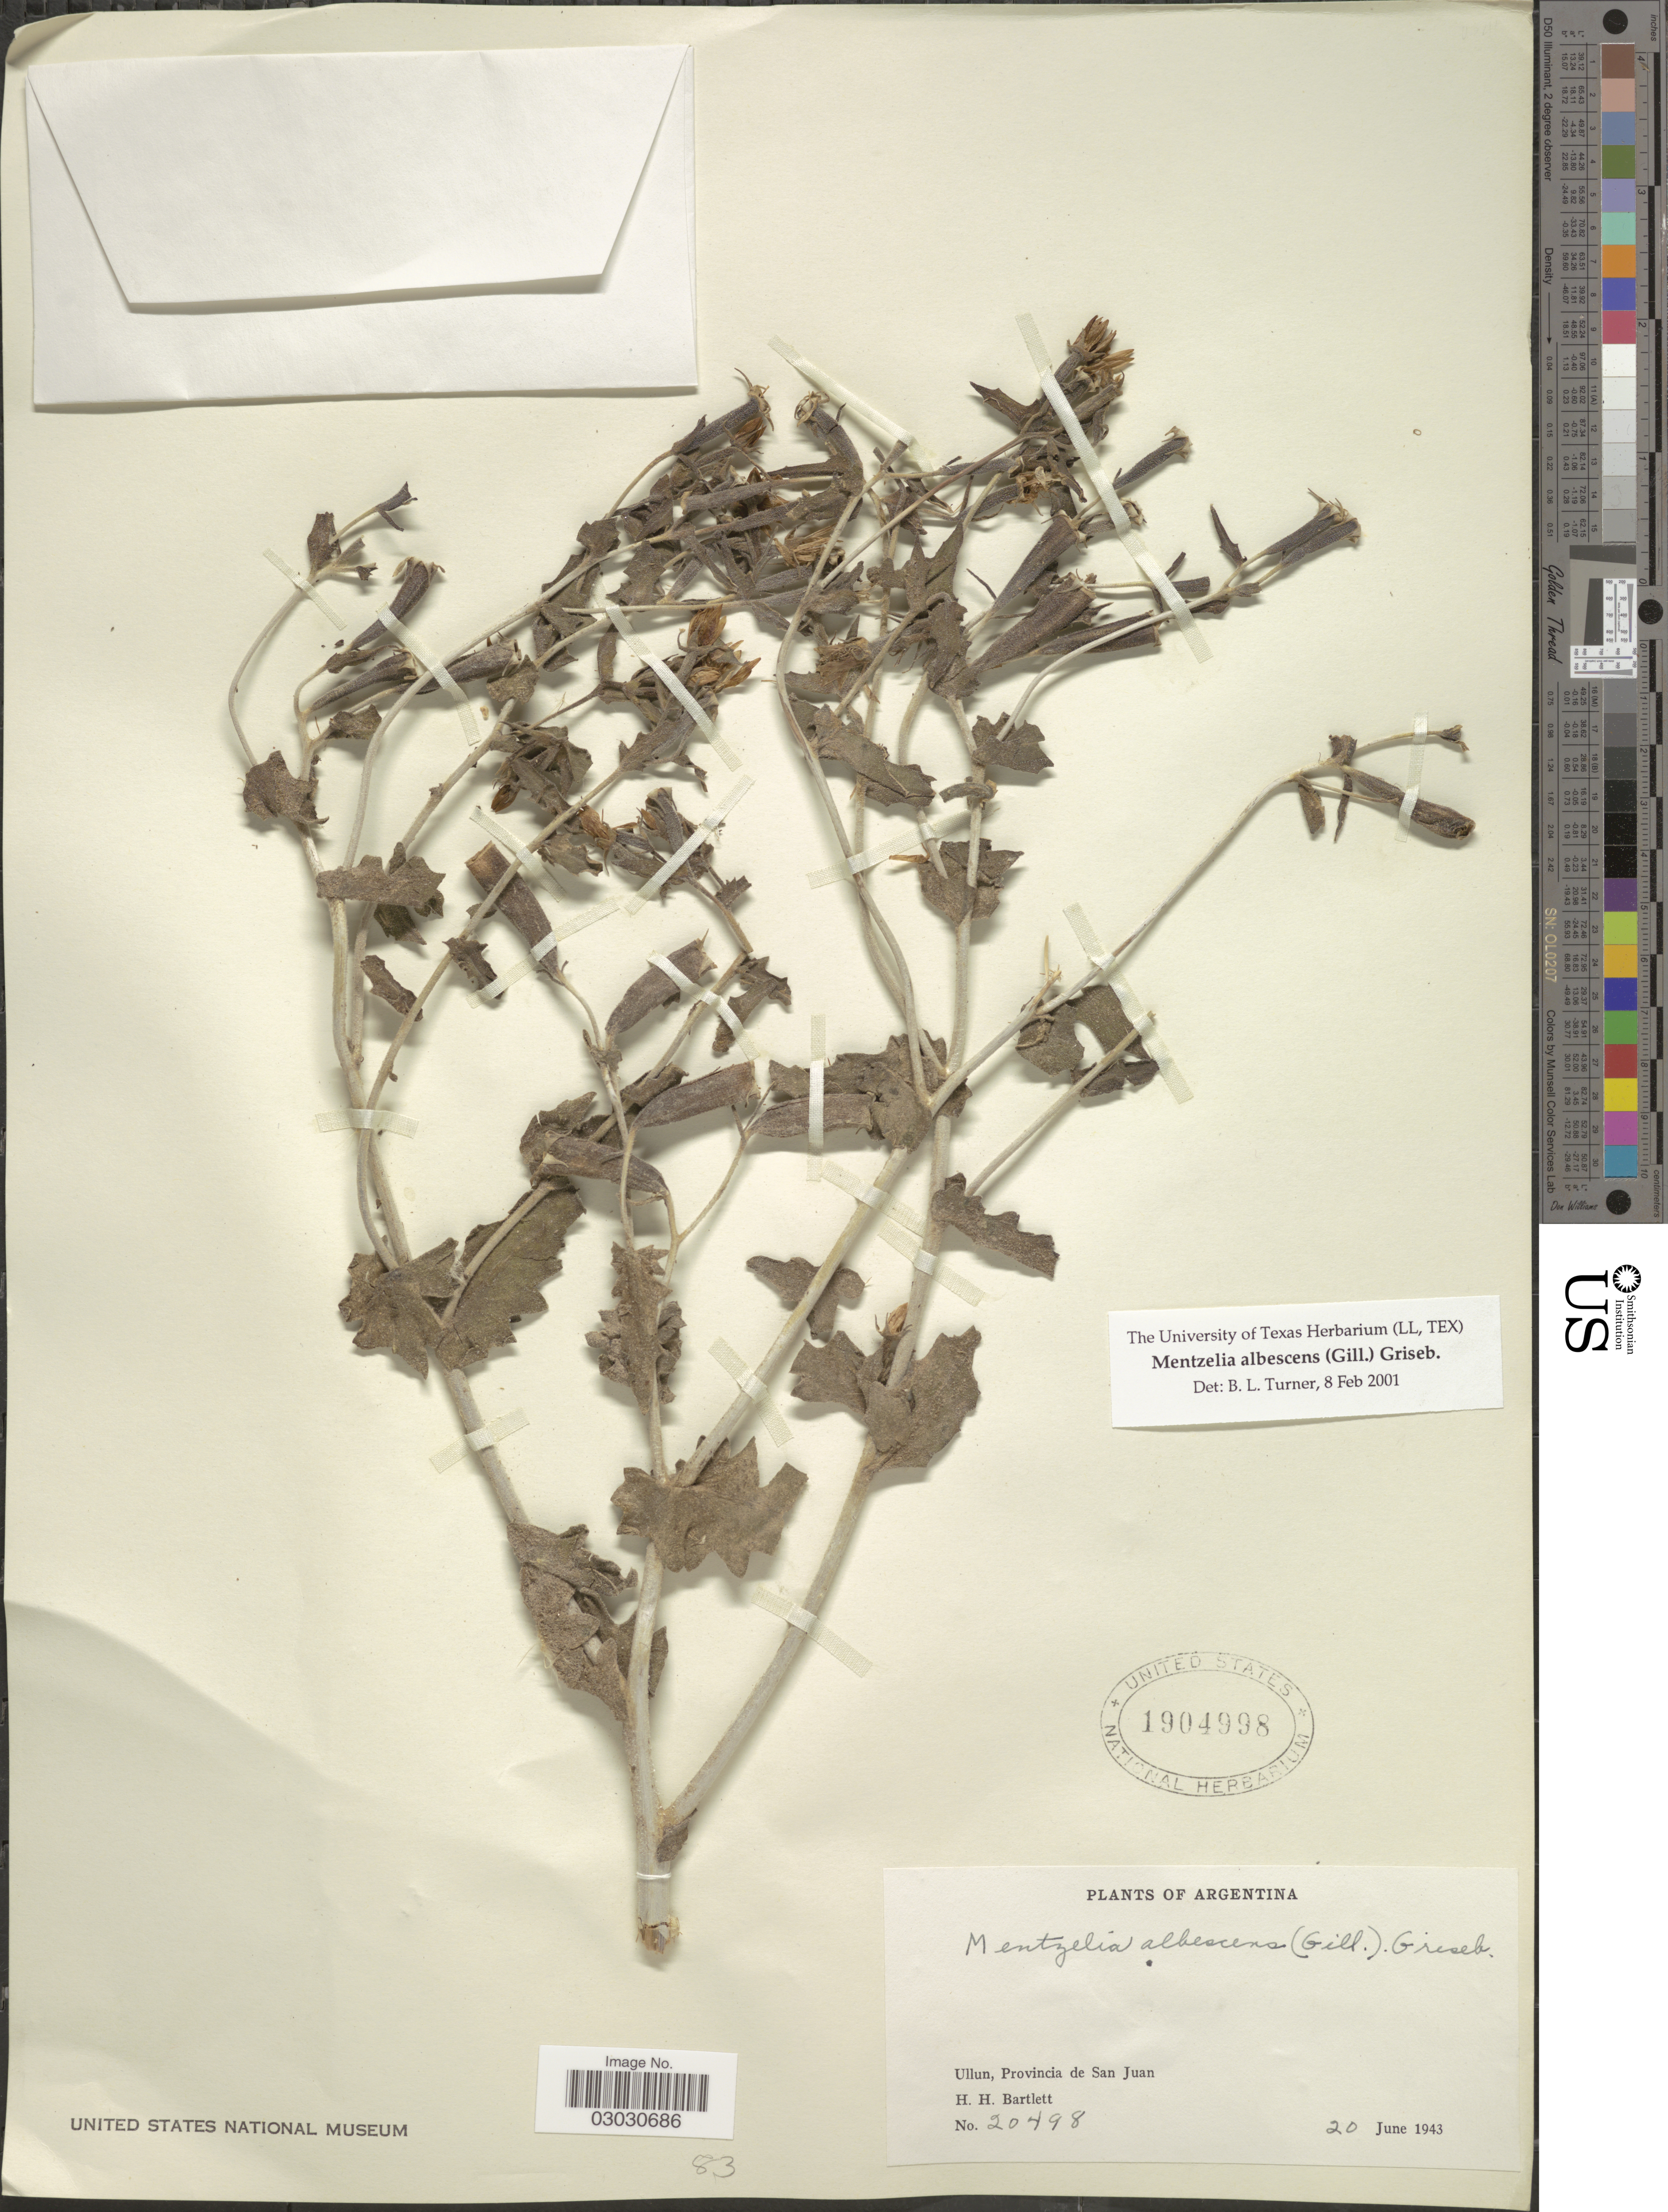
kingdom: Plantae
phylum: Tracheophyta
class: Magnoliopsida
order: Cornales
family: Loasaceae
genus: Mentzelia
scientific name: Mentzelia albescens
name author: (Gillies ex Arn.) Griseb.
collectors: H. H. Bartlett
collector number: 20498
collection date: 1943-06-20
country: Argentina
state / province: San Juan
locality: Ullun, Provincia de San Juan.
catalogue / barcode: US 1904998